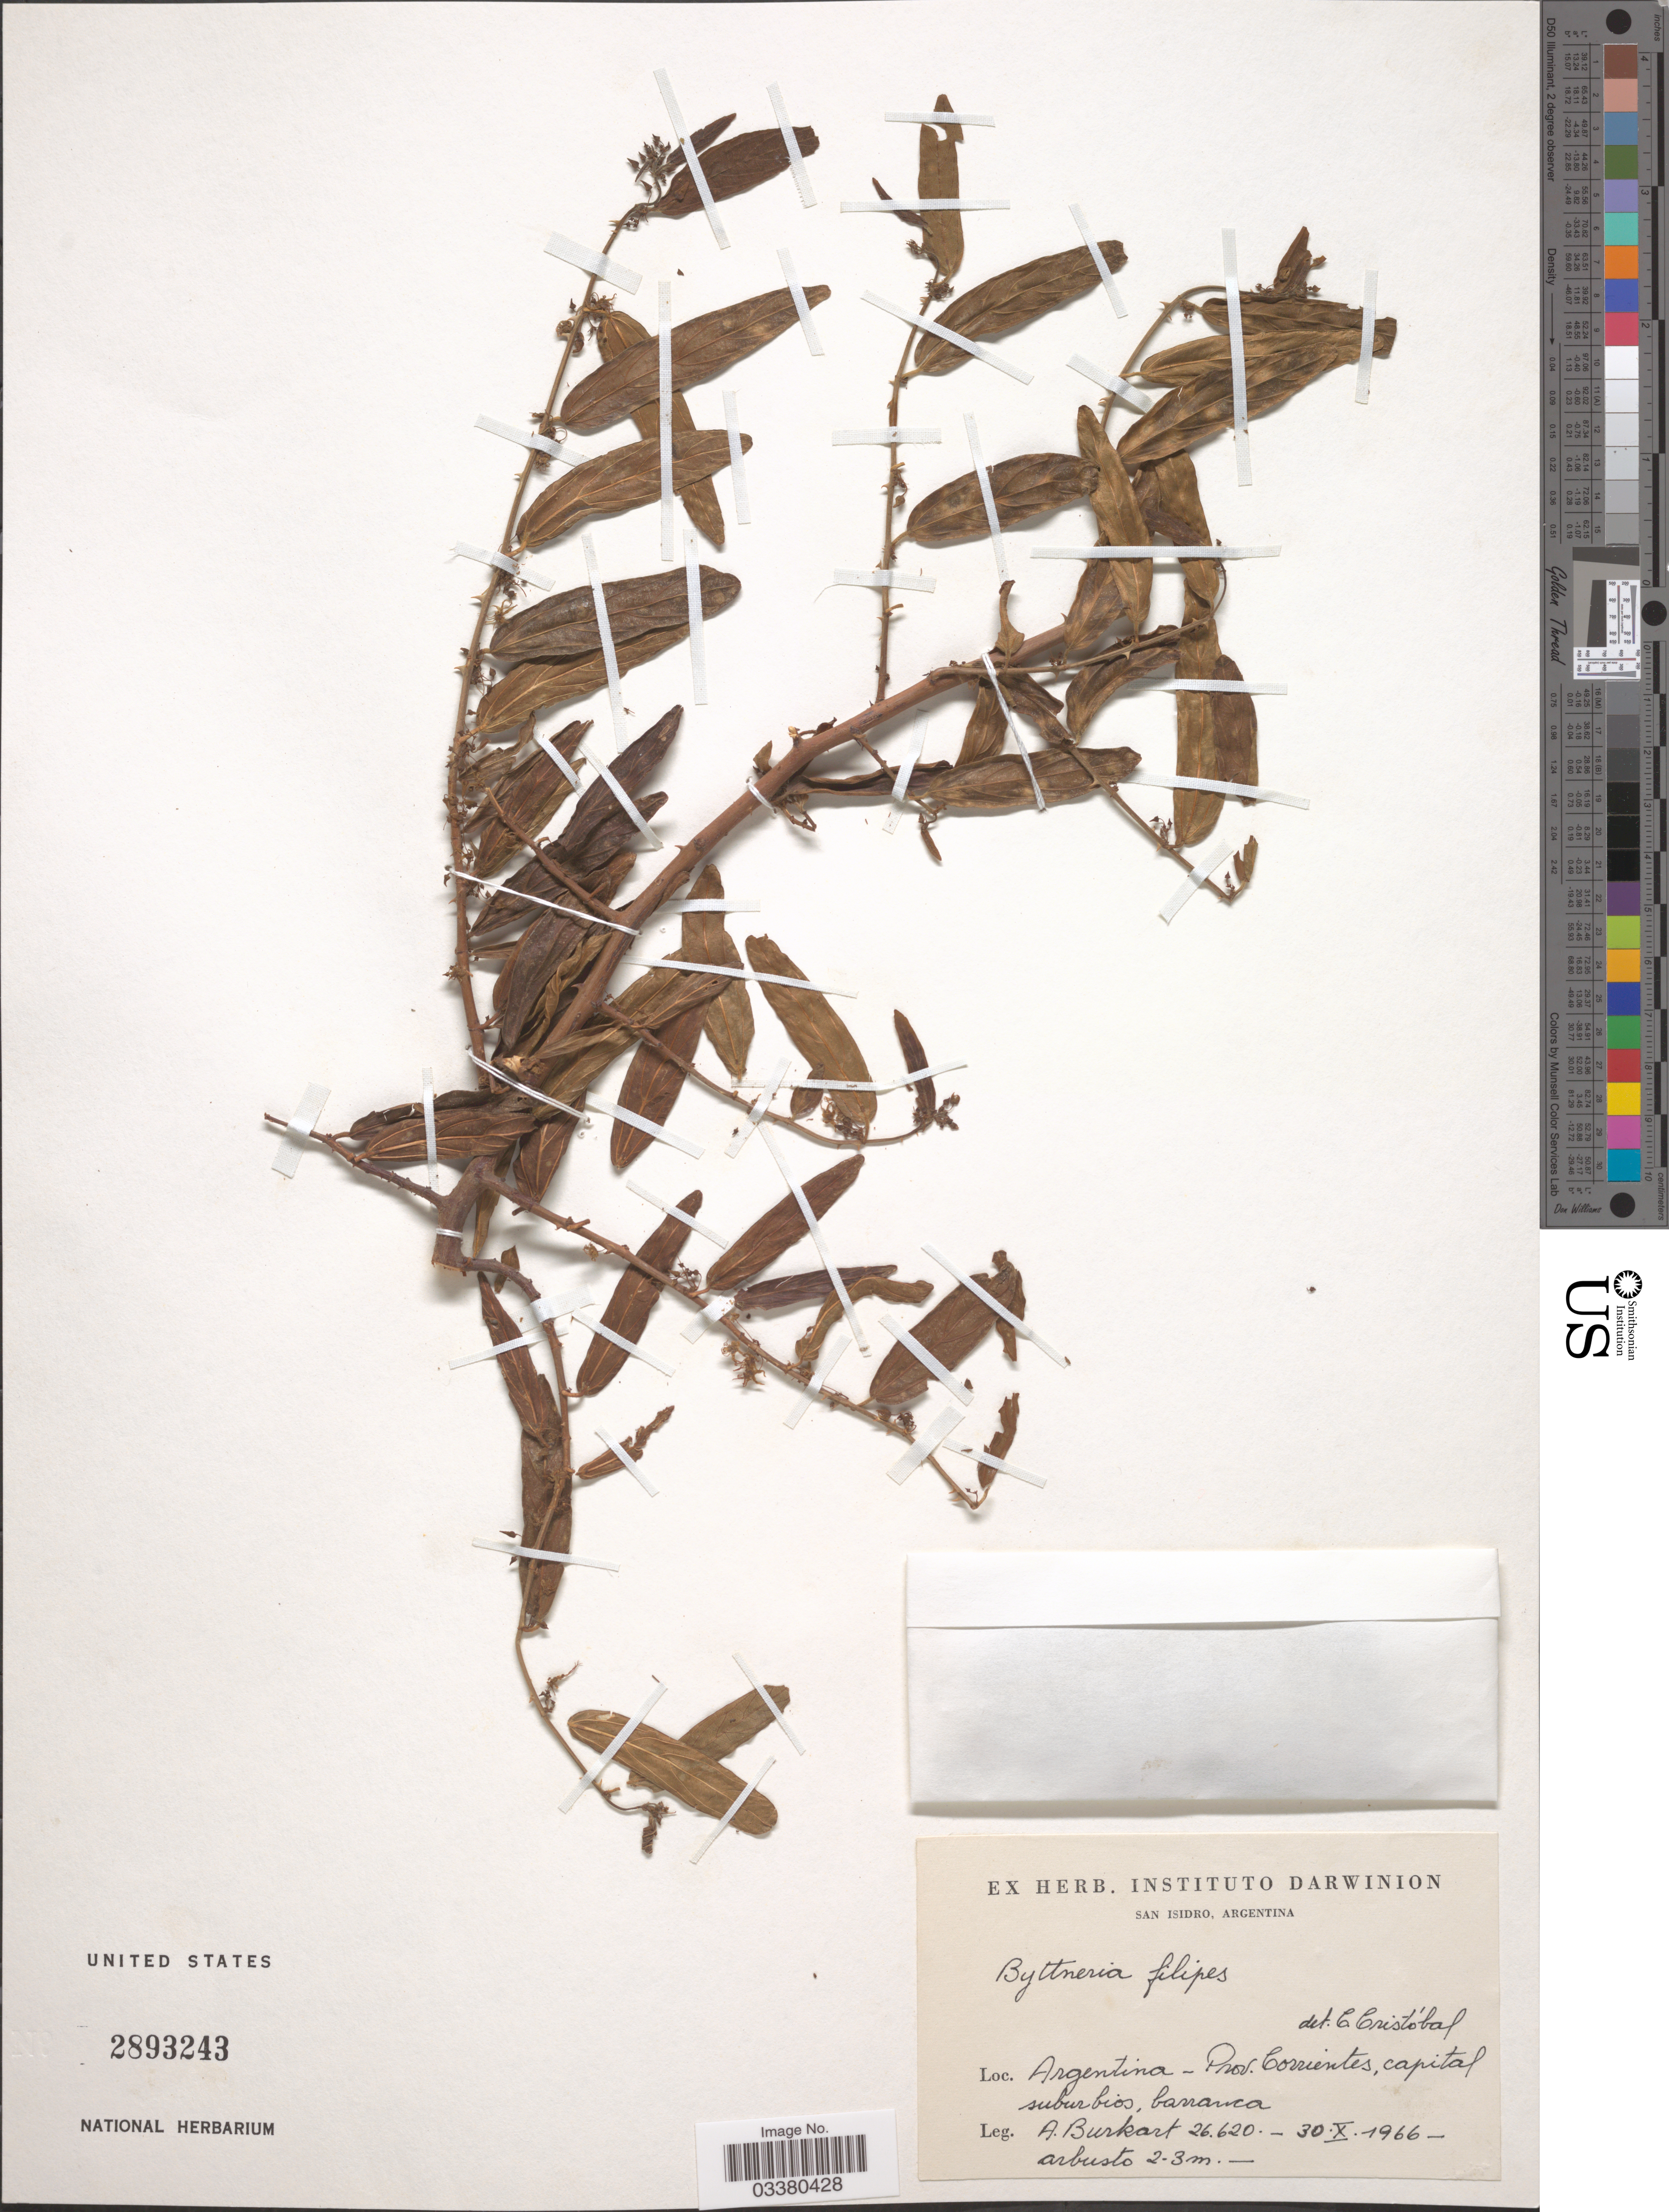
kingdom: Plantae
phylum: Tracheophyta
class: Magnoliopsida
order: Malvales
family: Malvaceae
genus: Byttneria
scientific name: Byttneria filipes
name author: C. Mart. ex K. Schum.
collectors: A. E. Burkart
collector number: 26620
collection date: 1966-10-30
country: Argentina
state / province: Corrientes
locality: Capital suburbios, Carranca.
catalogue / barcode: US 2893243